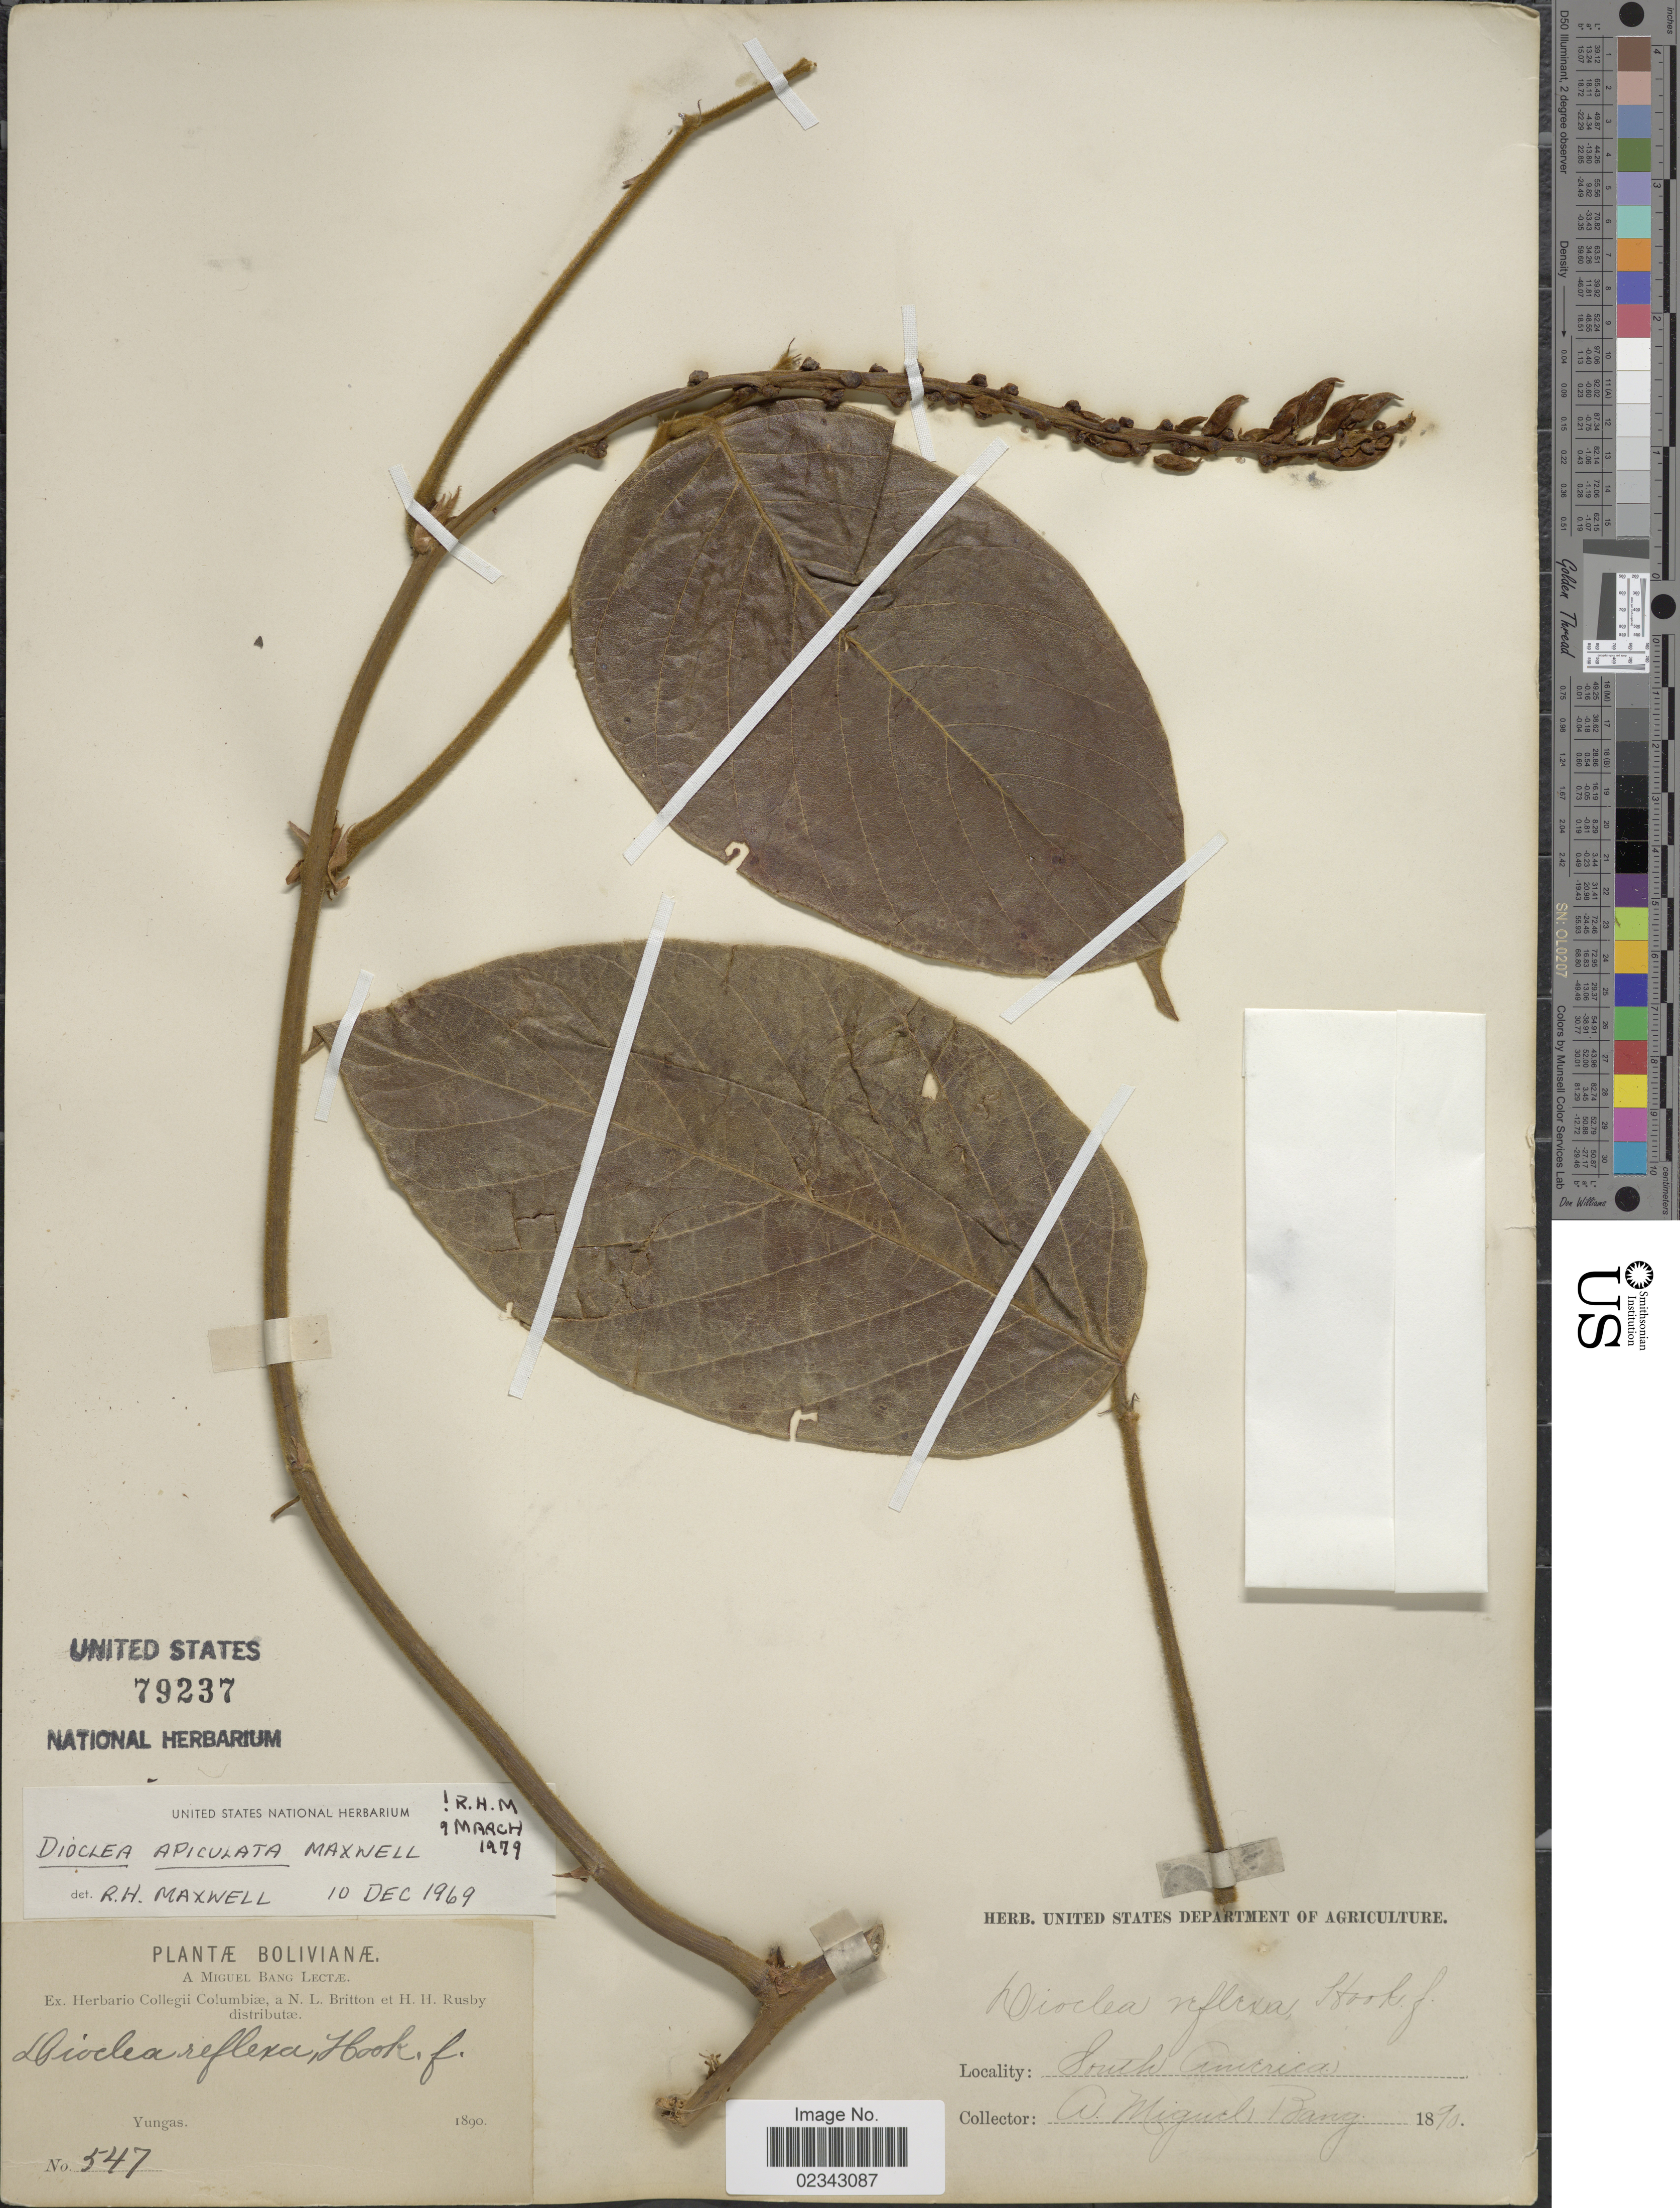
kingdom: Plantae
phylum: Tracheophyta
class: Magnoliopsida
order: Fabales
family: Fabaceae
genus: Macropsychanthus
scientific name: Macropsychanthus apiculatus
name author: (R.H. Maxwell) L.P. Queiroz & Snak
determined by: Strong, Mark T., (BOT), Smithsonian Institution - National Museum of Natural History (UNITED STATES)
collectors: M. Bang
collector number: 547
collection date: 1890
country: Bolivia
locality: Yungas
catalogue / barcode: US 79237